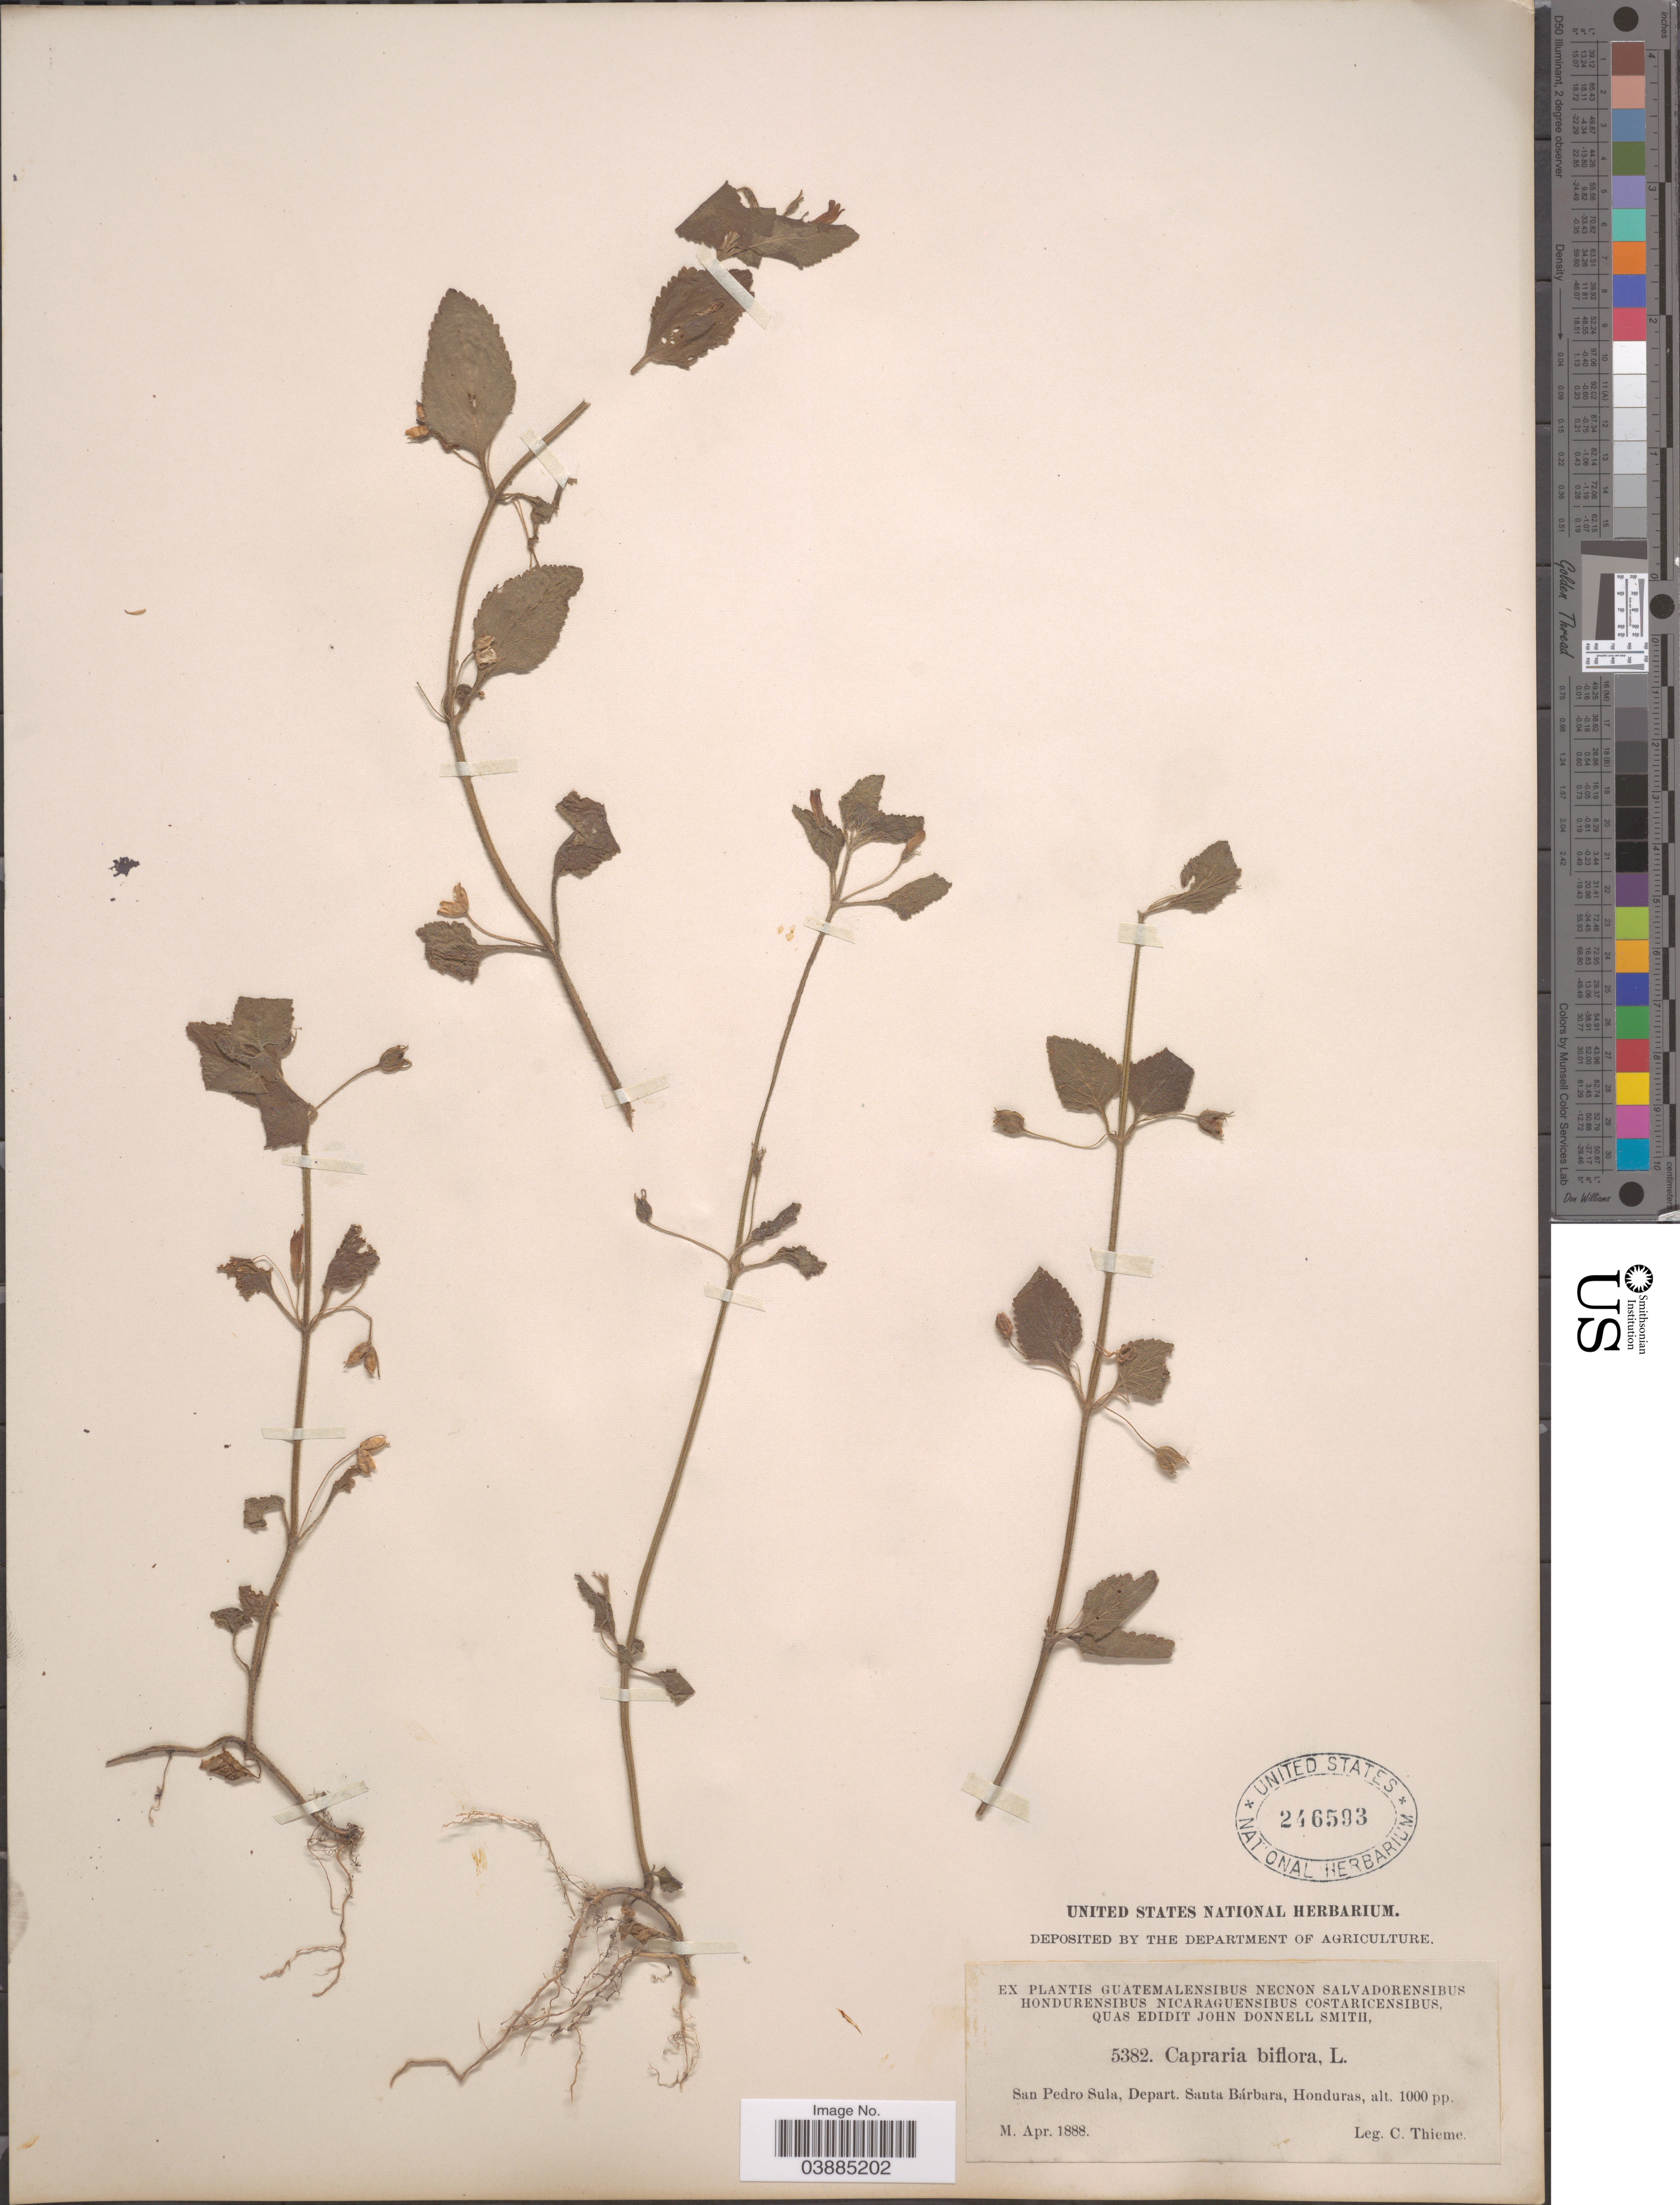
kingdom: Plantae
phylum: Tracheophyta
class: Magnoliopsida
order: Lamiales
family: Plantaginaceae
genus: Lendneria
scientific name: Lendneria sp.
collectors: C. Thieme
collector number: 5382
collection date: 1888-04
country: Honduras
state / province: Santa Barbara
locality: San Pedro Sula, Depart. Santa Bárbara.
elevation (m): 305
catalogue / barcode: US 246593